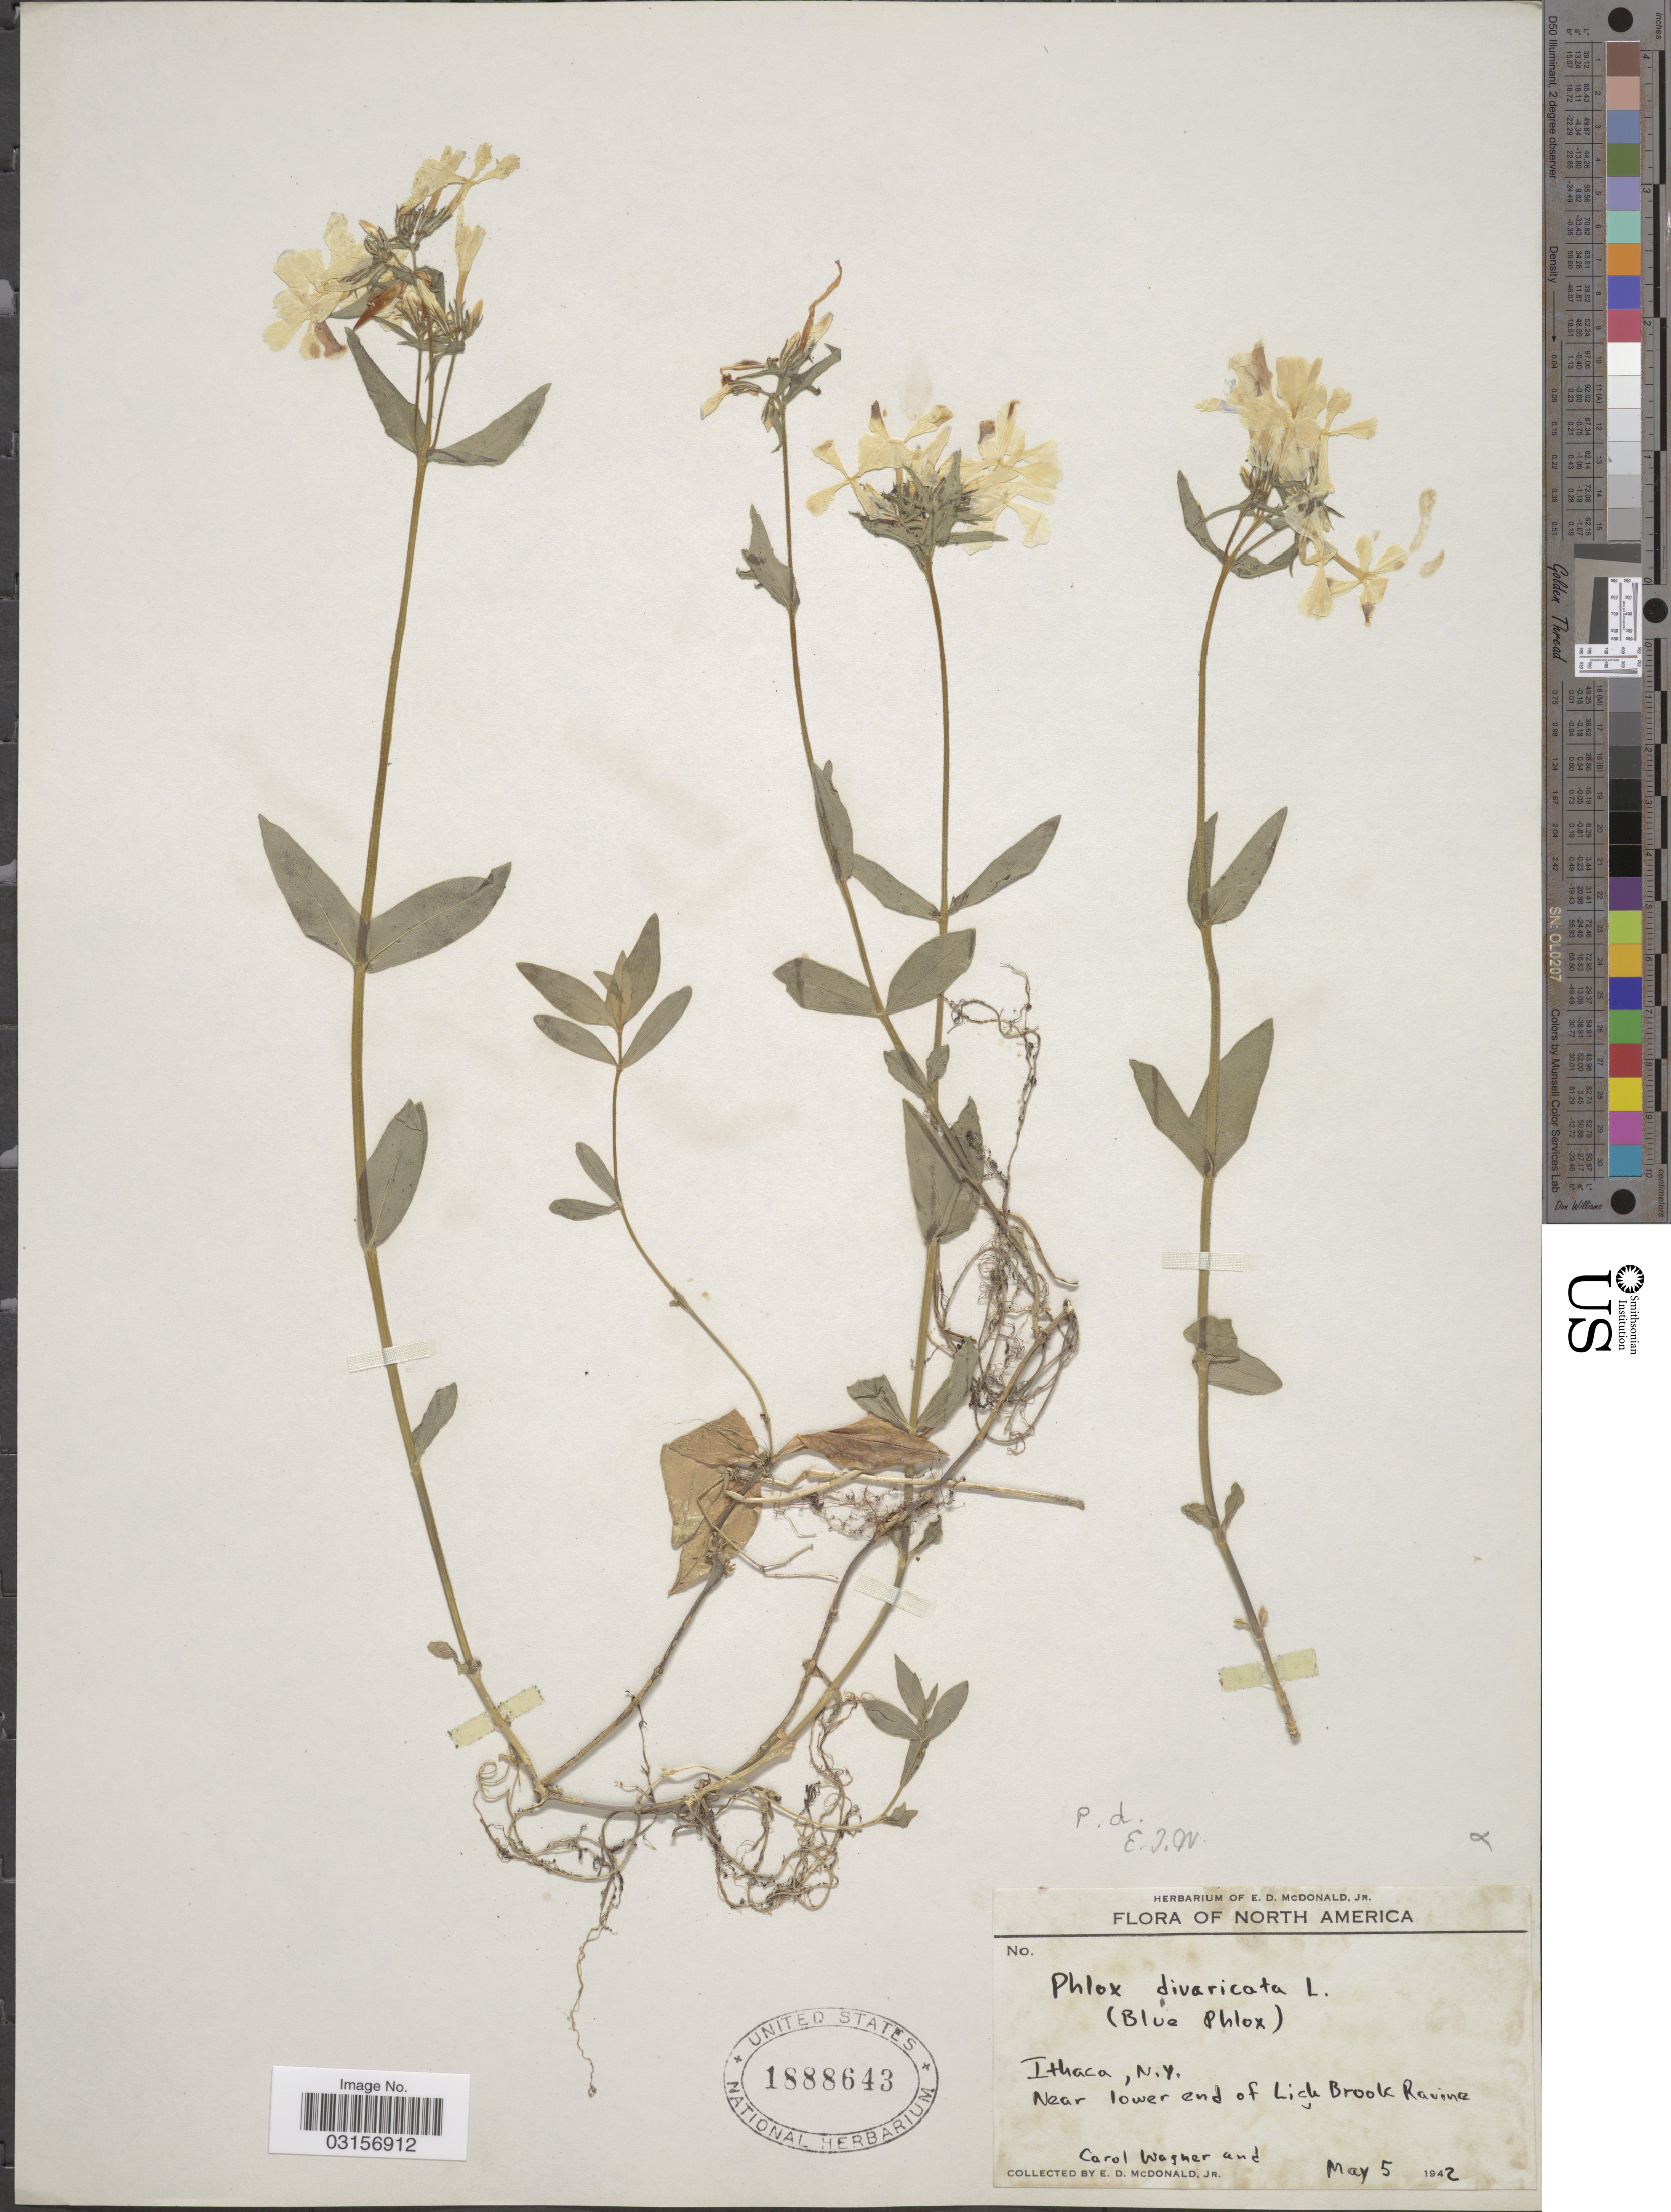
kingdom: Plantae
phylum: Tracheophyta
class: Magnoliopsida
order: Ericales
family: Polemoniaceae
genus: Phlox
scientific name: Phlox divaricata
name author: L.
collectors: C. Wagner & E. D. McDonald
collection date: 1942-05-05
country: United States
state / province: New York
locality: Ithaca, Near lower end of Lick Brook Ravine.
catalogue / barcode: US 1888643